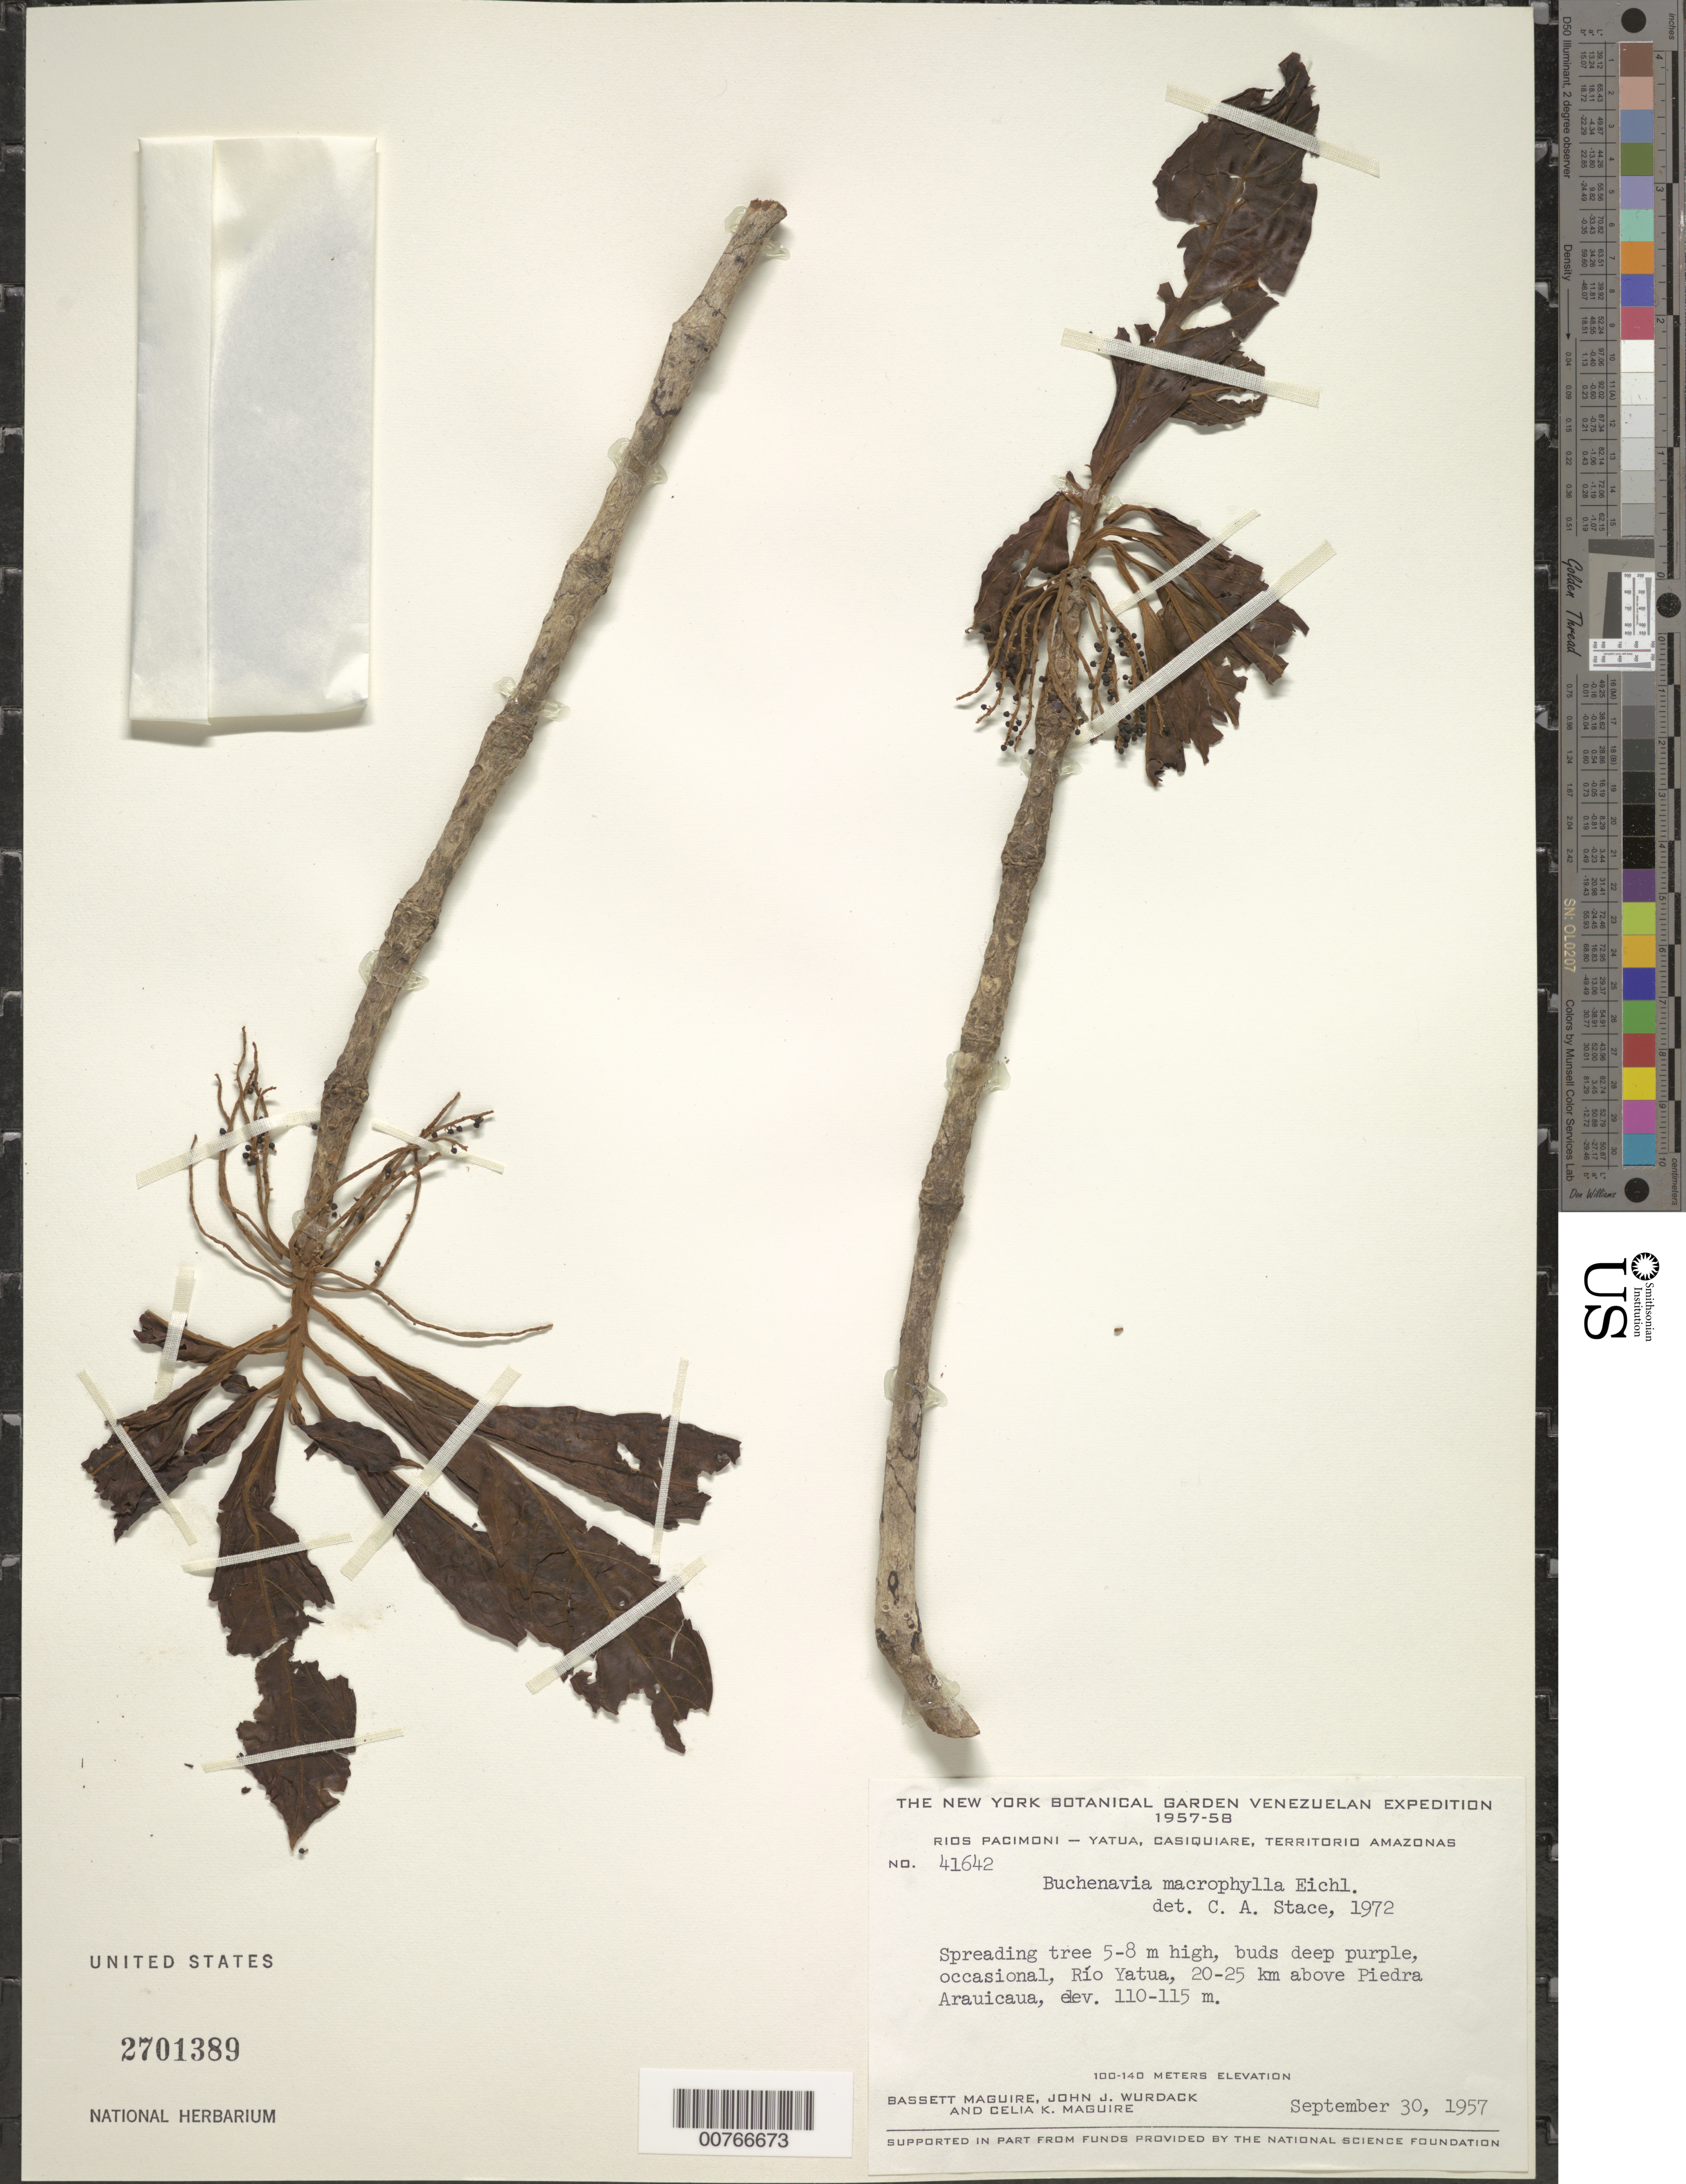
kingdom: Plantae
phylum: Tracheophyta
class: Magnoliopsida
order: Myrtales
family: Combretaceae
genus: Terminalia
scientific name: Terminalia macrophylla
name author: (Spruce ex Eichler) Gere & Boatwr.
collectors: B. Maguire, J. J. Wurdack & C. K. Maguire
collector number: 41642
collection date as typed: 30-Sep-57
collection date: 1957-09-30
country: Venezuela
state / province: Amazonas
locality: Río Pacimoni, Río Yatua, 20-25 km above Piedra Arauicaua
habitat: Along river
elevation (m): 100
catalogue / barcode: US 2701389